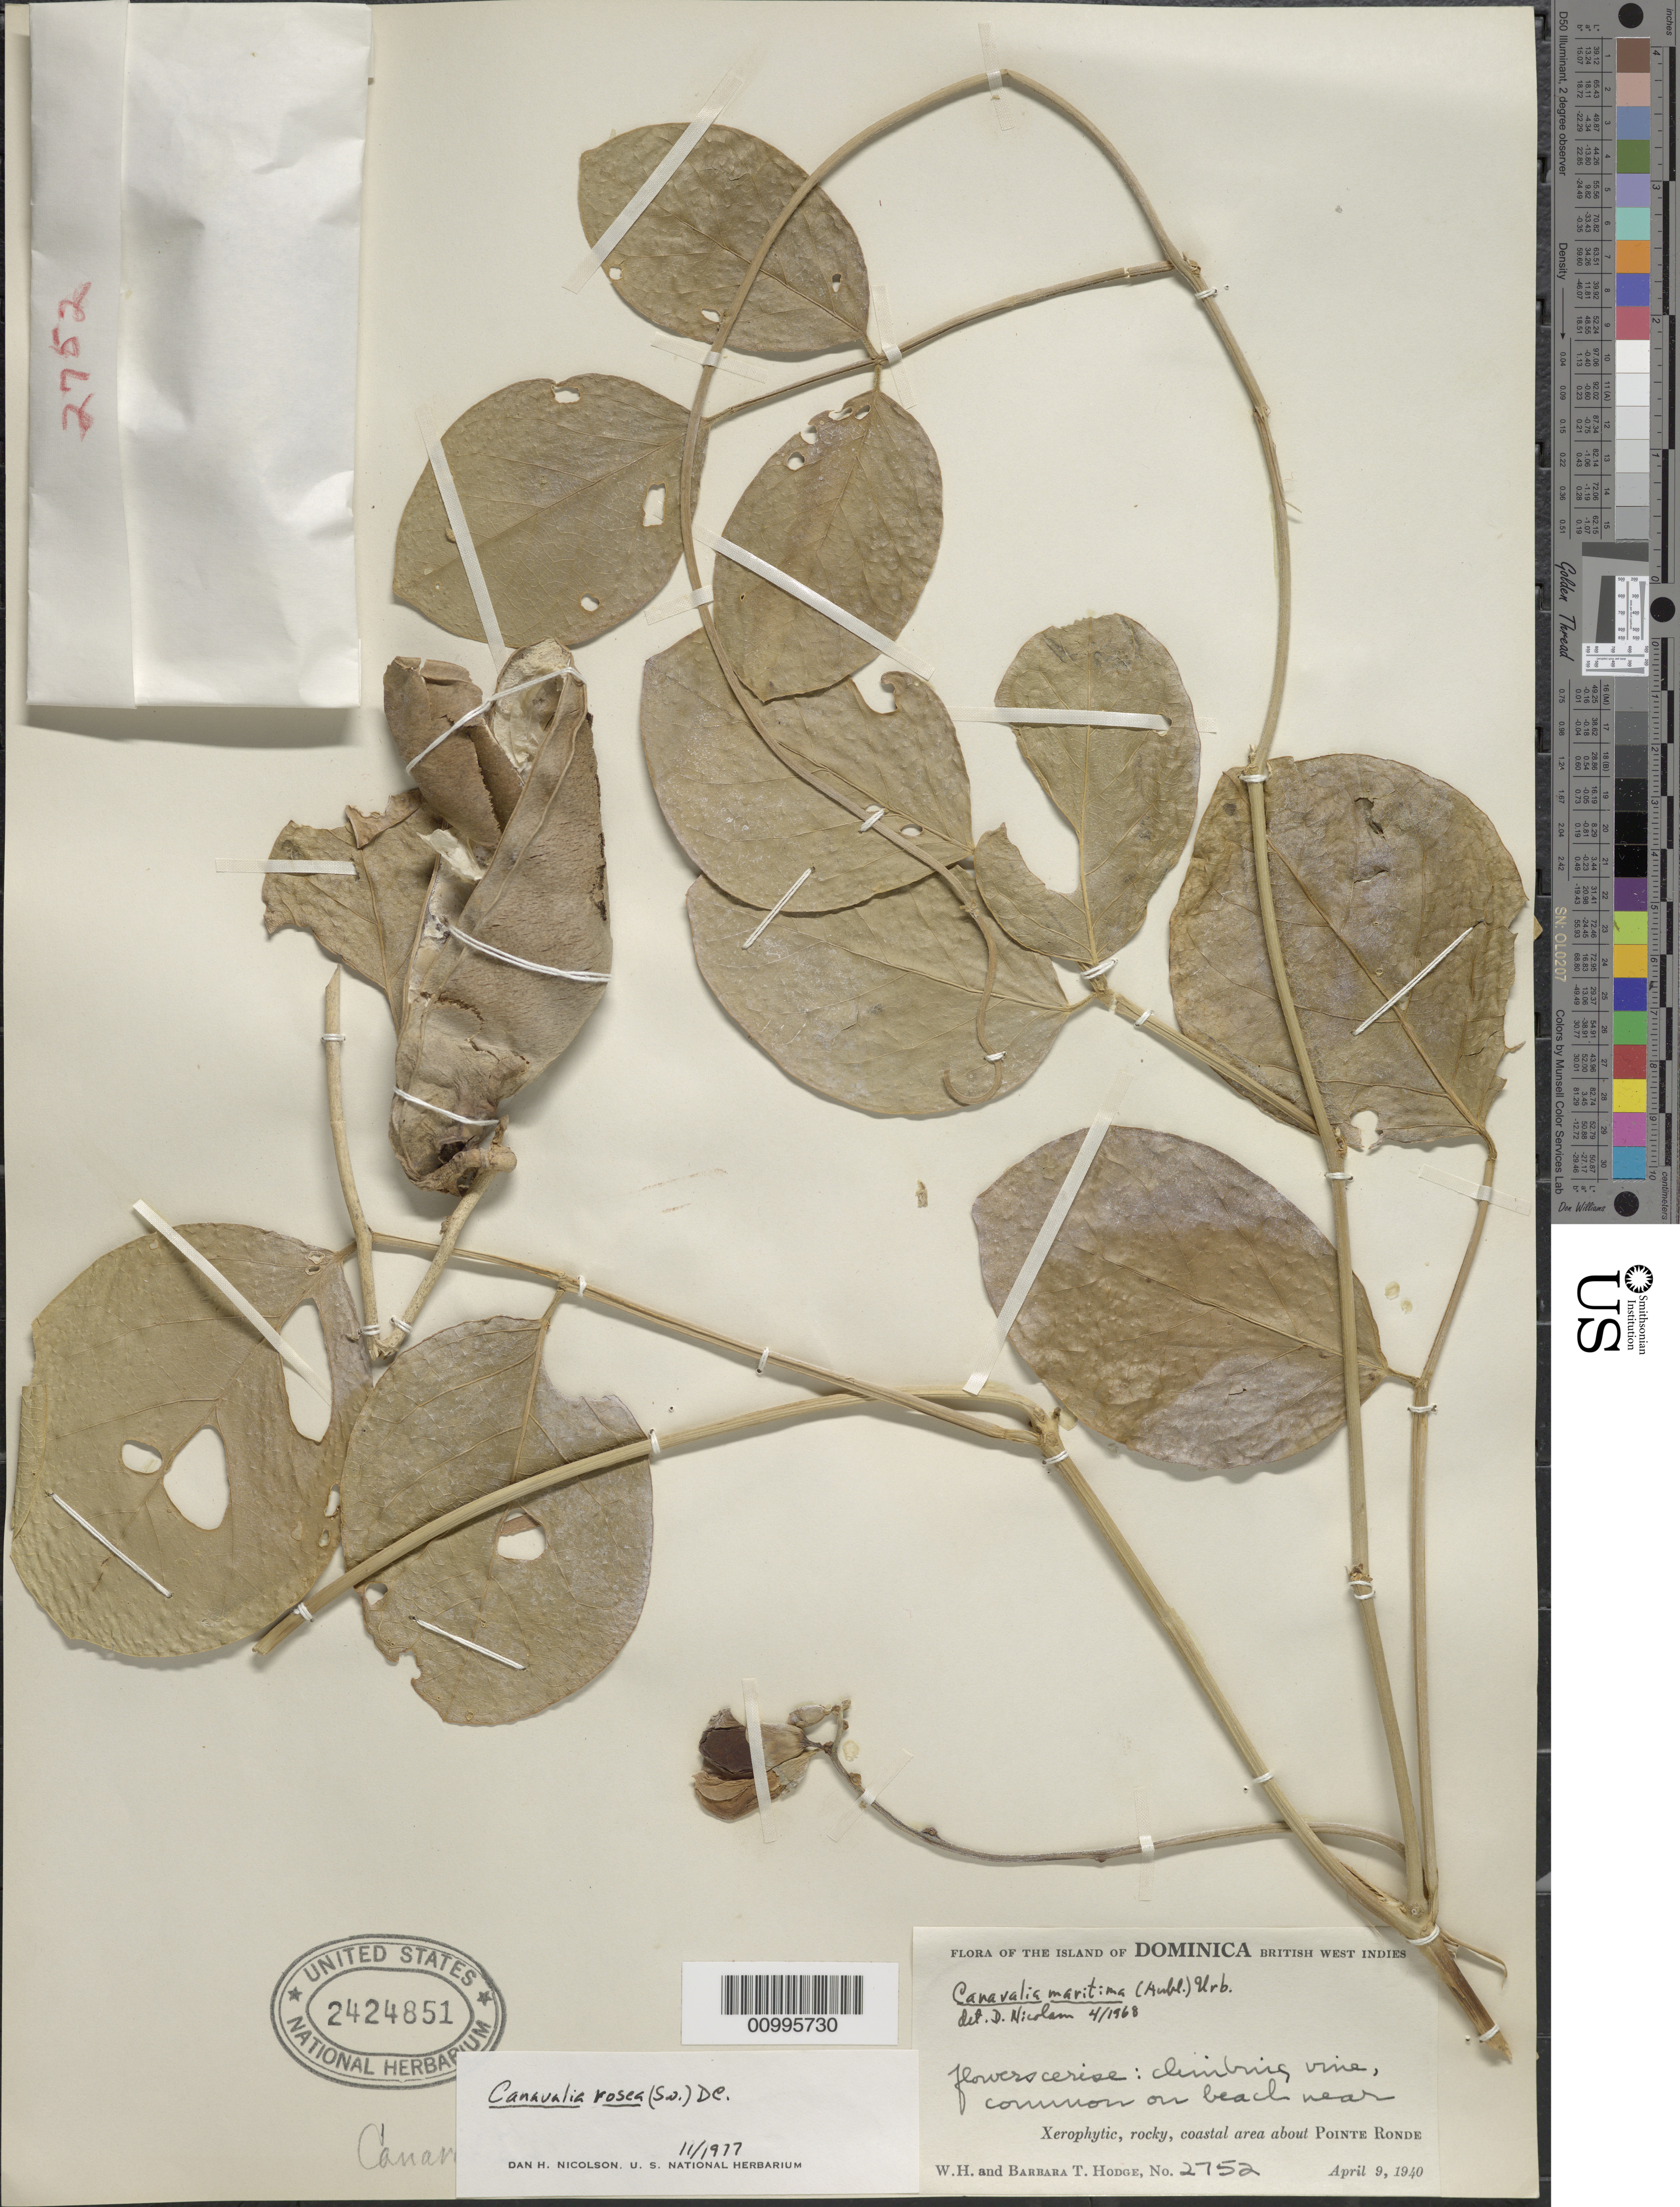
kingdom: Plantae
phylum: Tracheophyta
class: Magnoliopsida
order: Fabales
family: Fabaceae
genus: Canavalia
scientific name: Canavalia rosea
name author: (Sw.) DC.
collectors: W. Hodge & B. Hodge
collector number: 2752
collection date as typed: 09 Apr 1940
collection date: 1940-04-09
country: Dominica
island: Dominica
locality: Xerophytic, rocky, coastal area about Pointe Ronde.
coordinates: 0 N, 0 E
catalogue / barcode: US 2424851